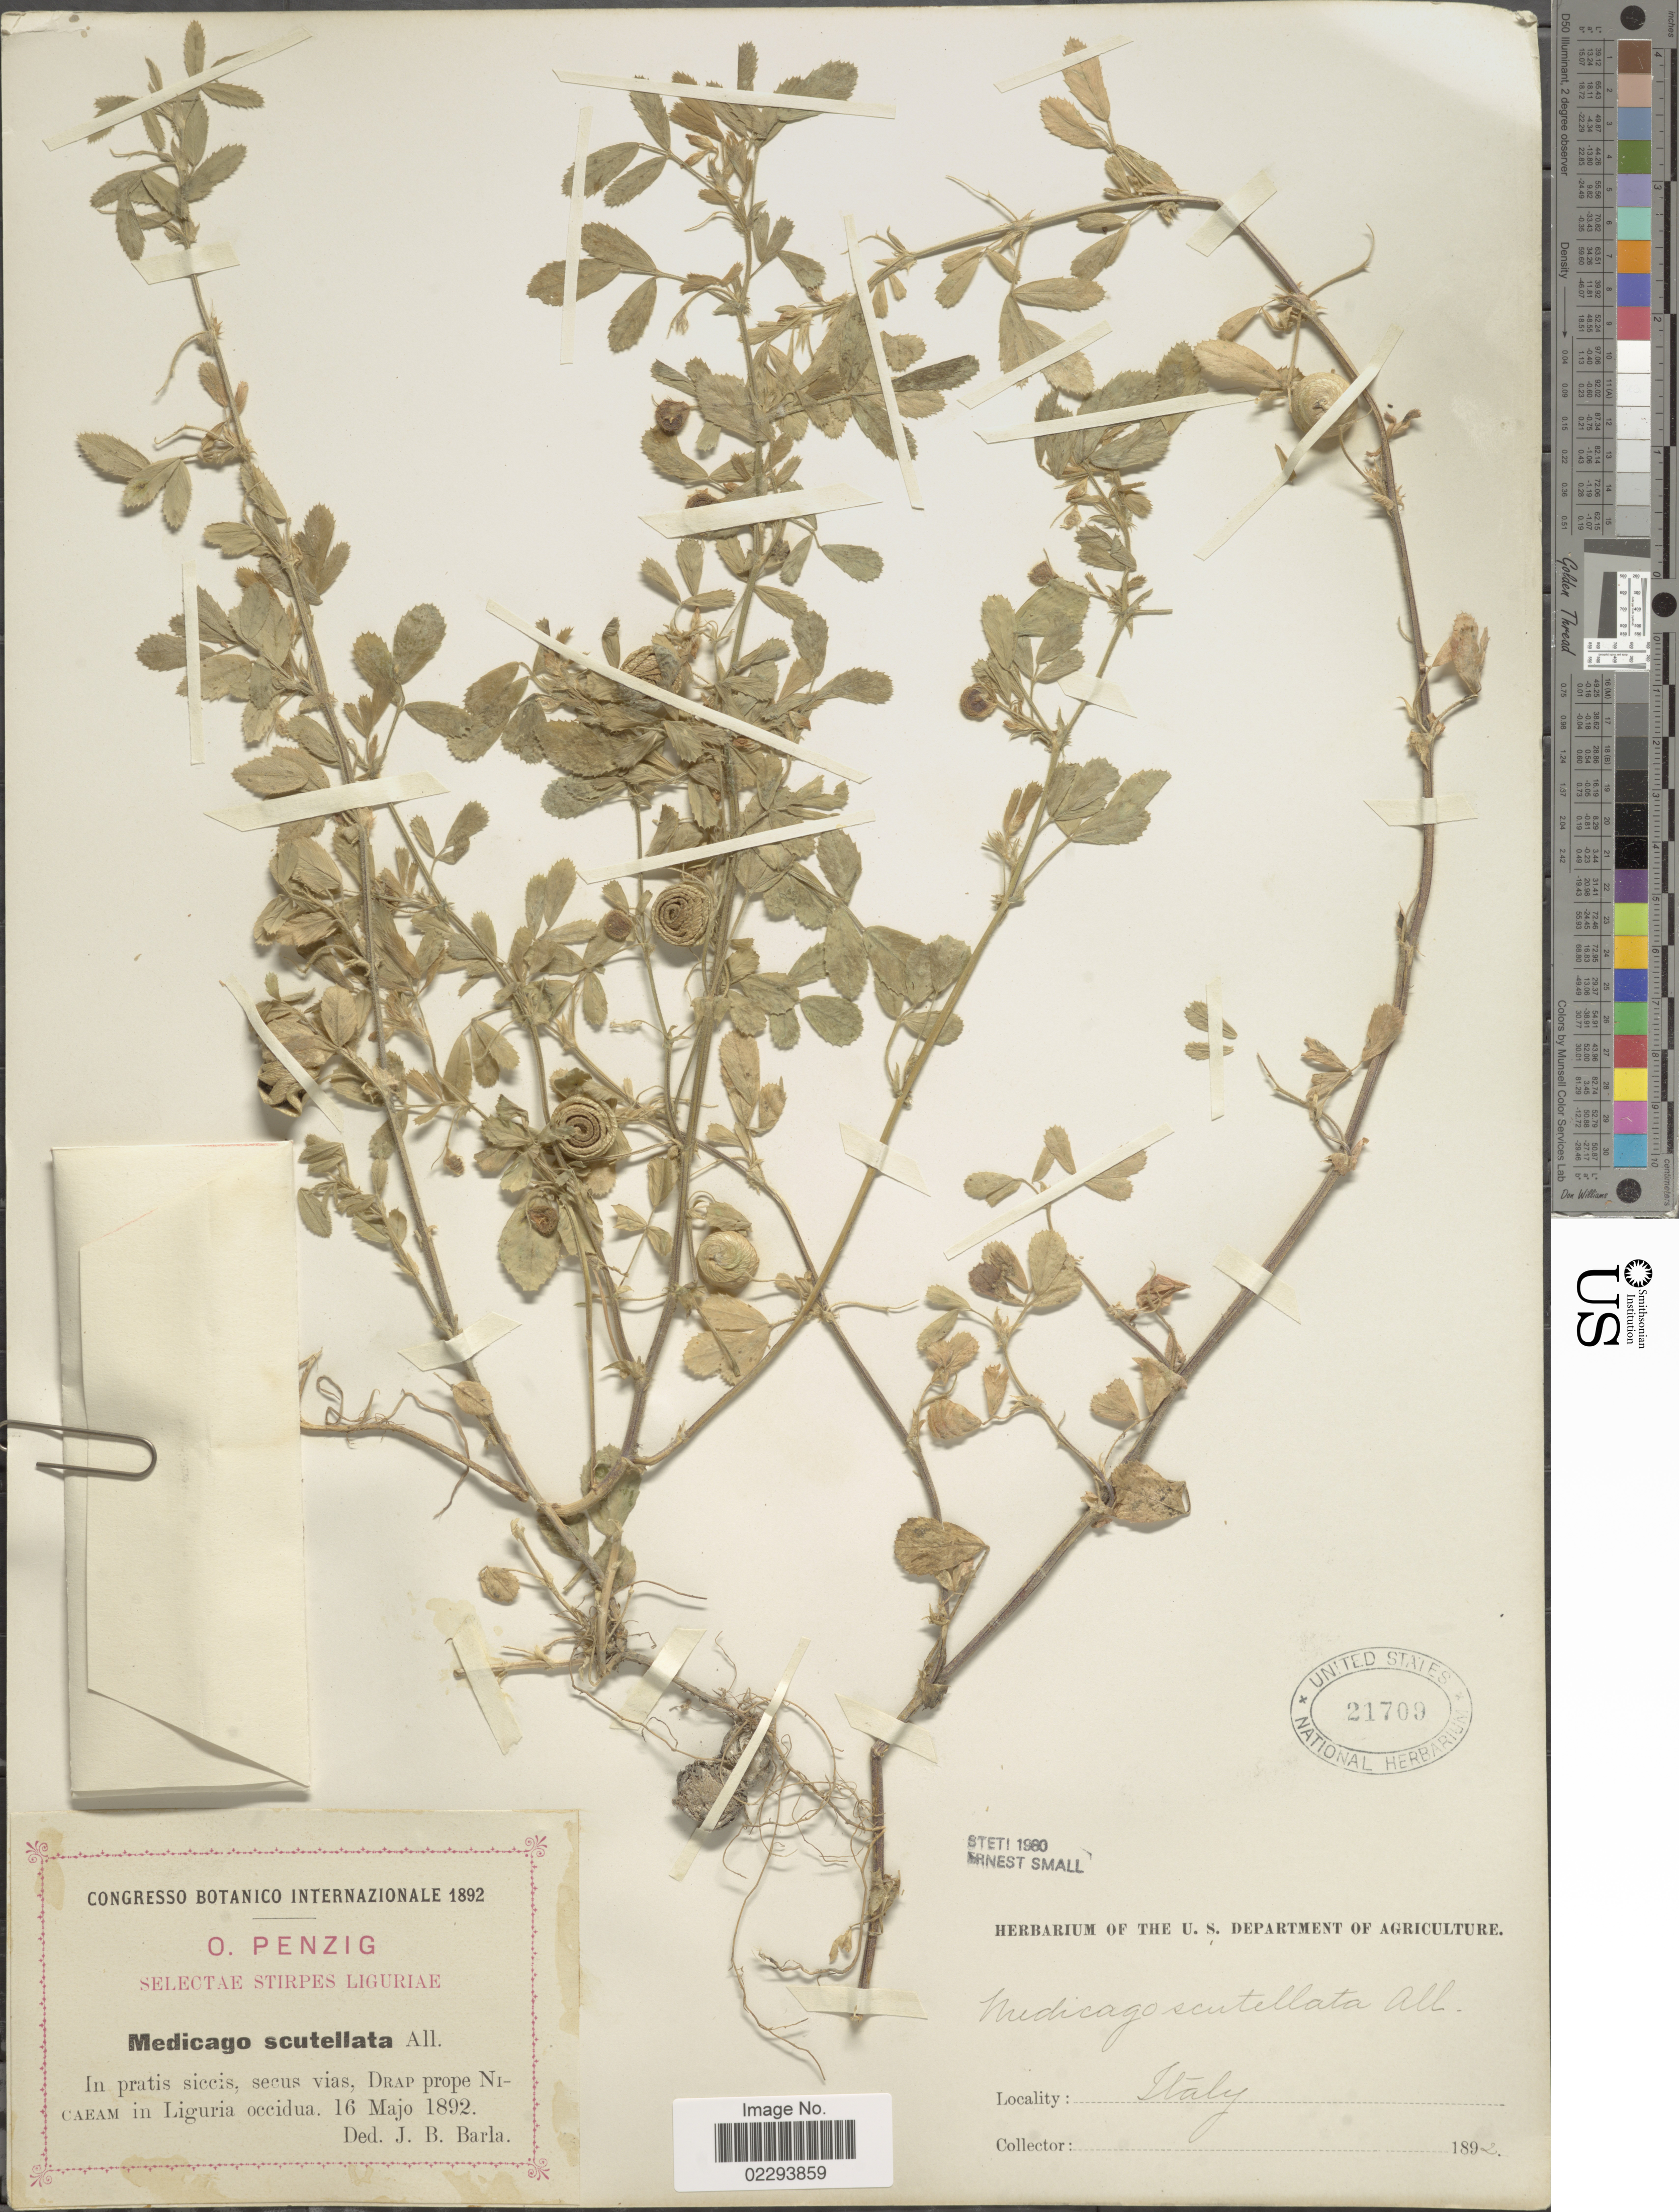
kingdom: Plantae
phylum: Tracheophyta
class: Magnoliopsida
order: Fabales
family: Fabaceae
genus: Medicago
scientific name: Medicago scutellata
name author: (L.) Mill.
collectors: O. Penzig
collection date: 1892-05-16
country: Italy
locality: In pratis, siccis, secus vias, Drap prope Nicaeam in Liguria occidua.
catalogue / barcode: US 21709